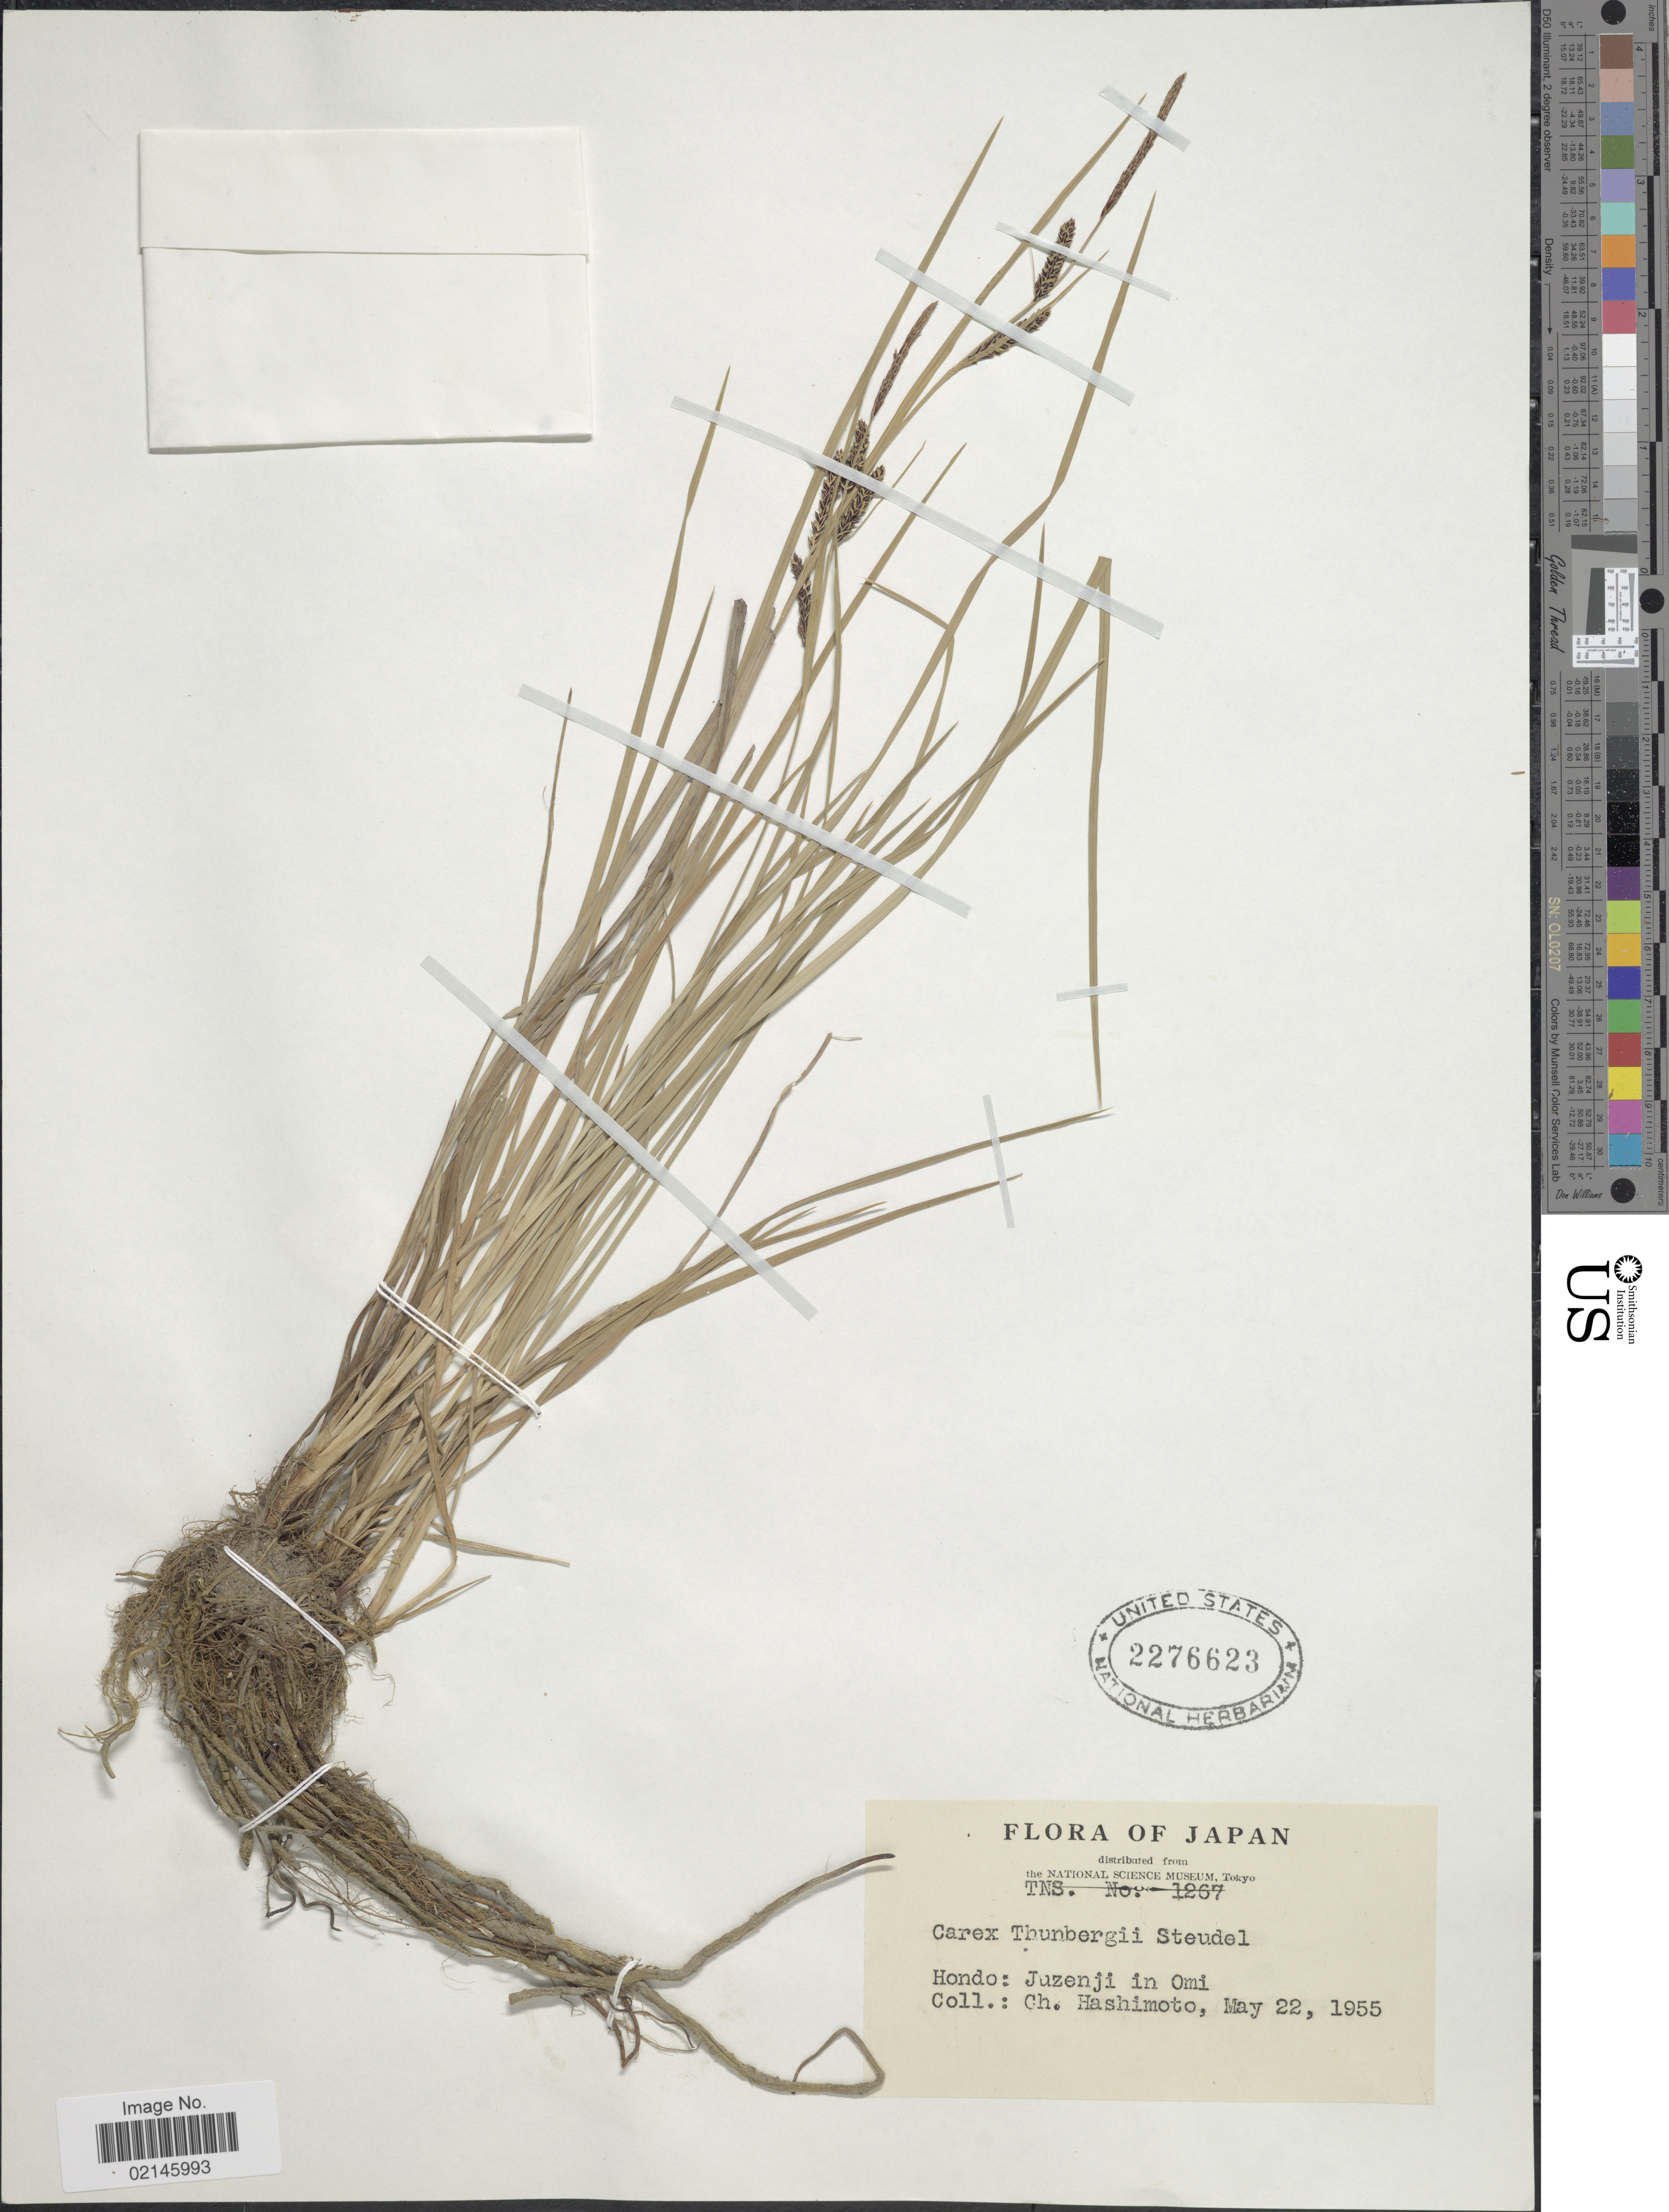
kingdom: Plantae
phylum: Tracheophyta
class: Liliopsida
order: Poales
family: Cyperaceae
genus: Carex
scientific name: Carex thunbergii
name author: Steud.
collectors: C. Hashimoto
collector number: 1267?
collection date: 1955-05-22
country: Japan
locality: Hondo: Juzenji in Omi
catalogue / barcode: US 2276623